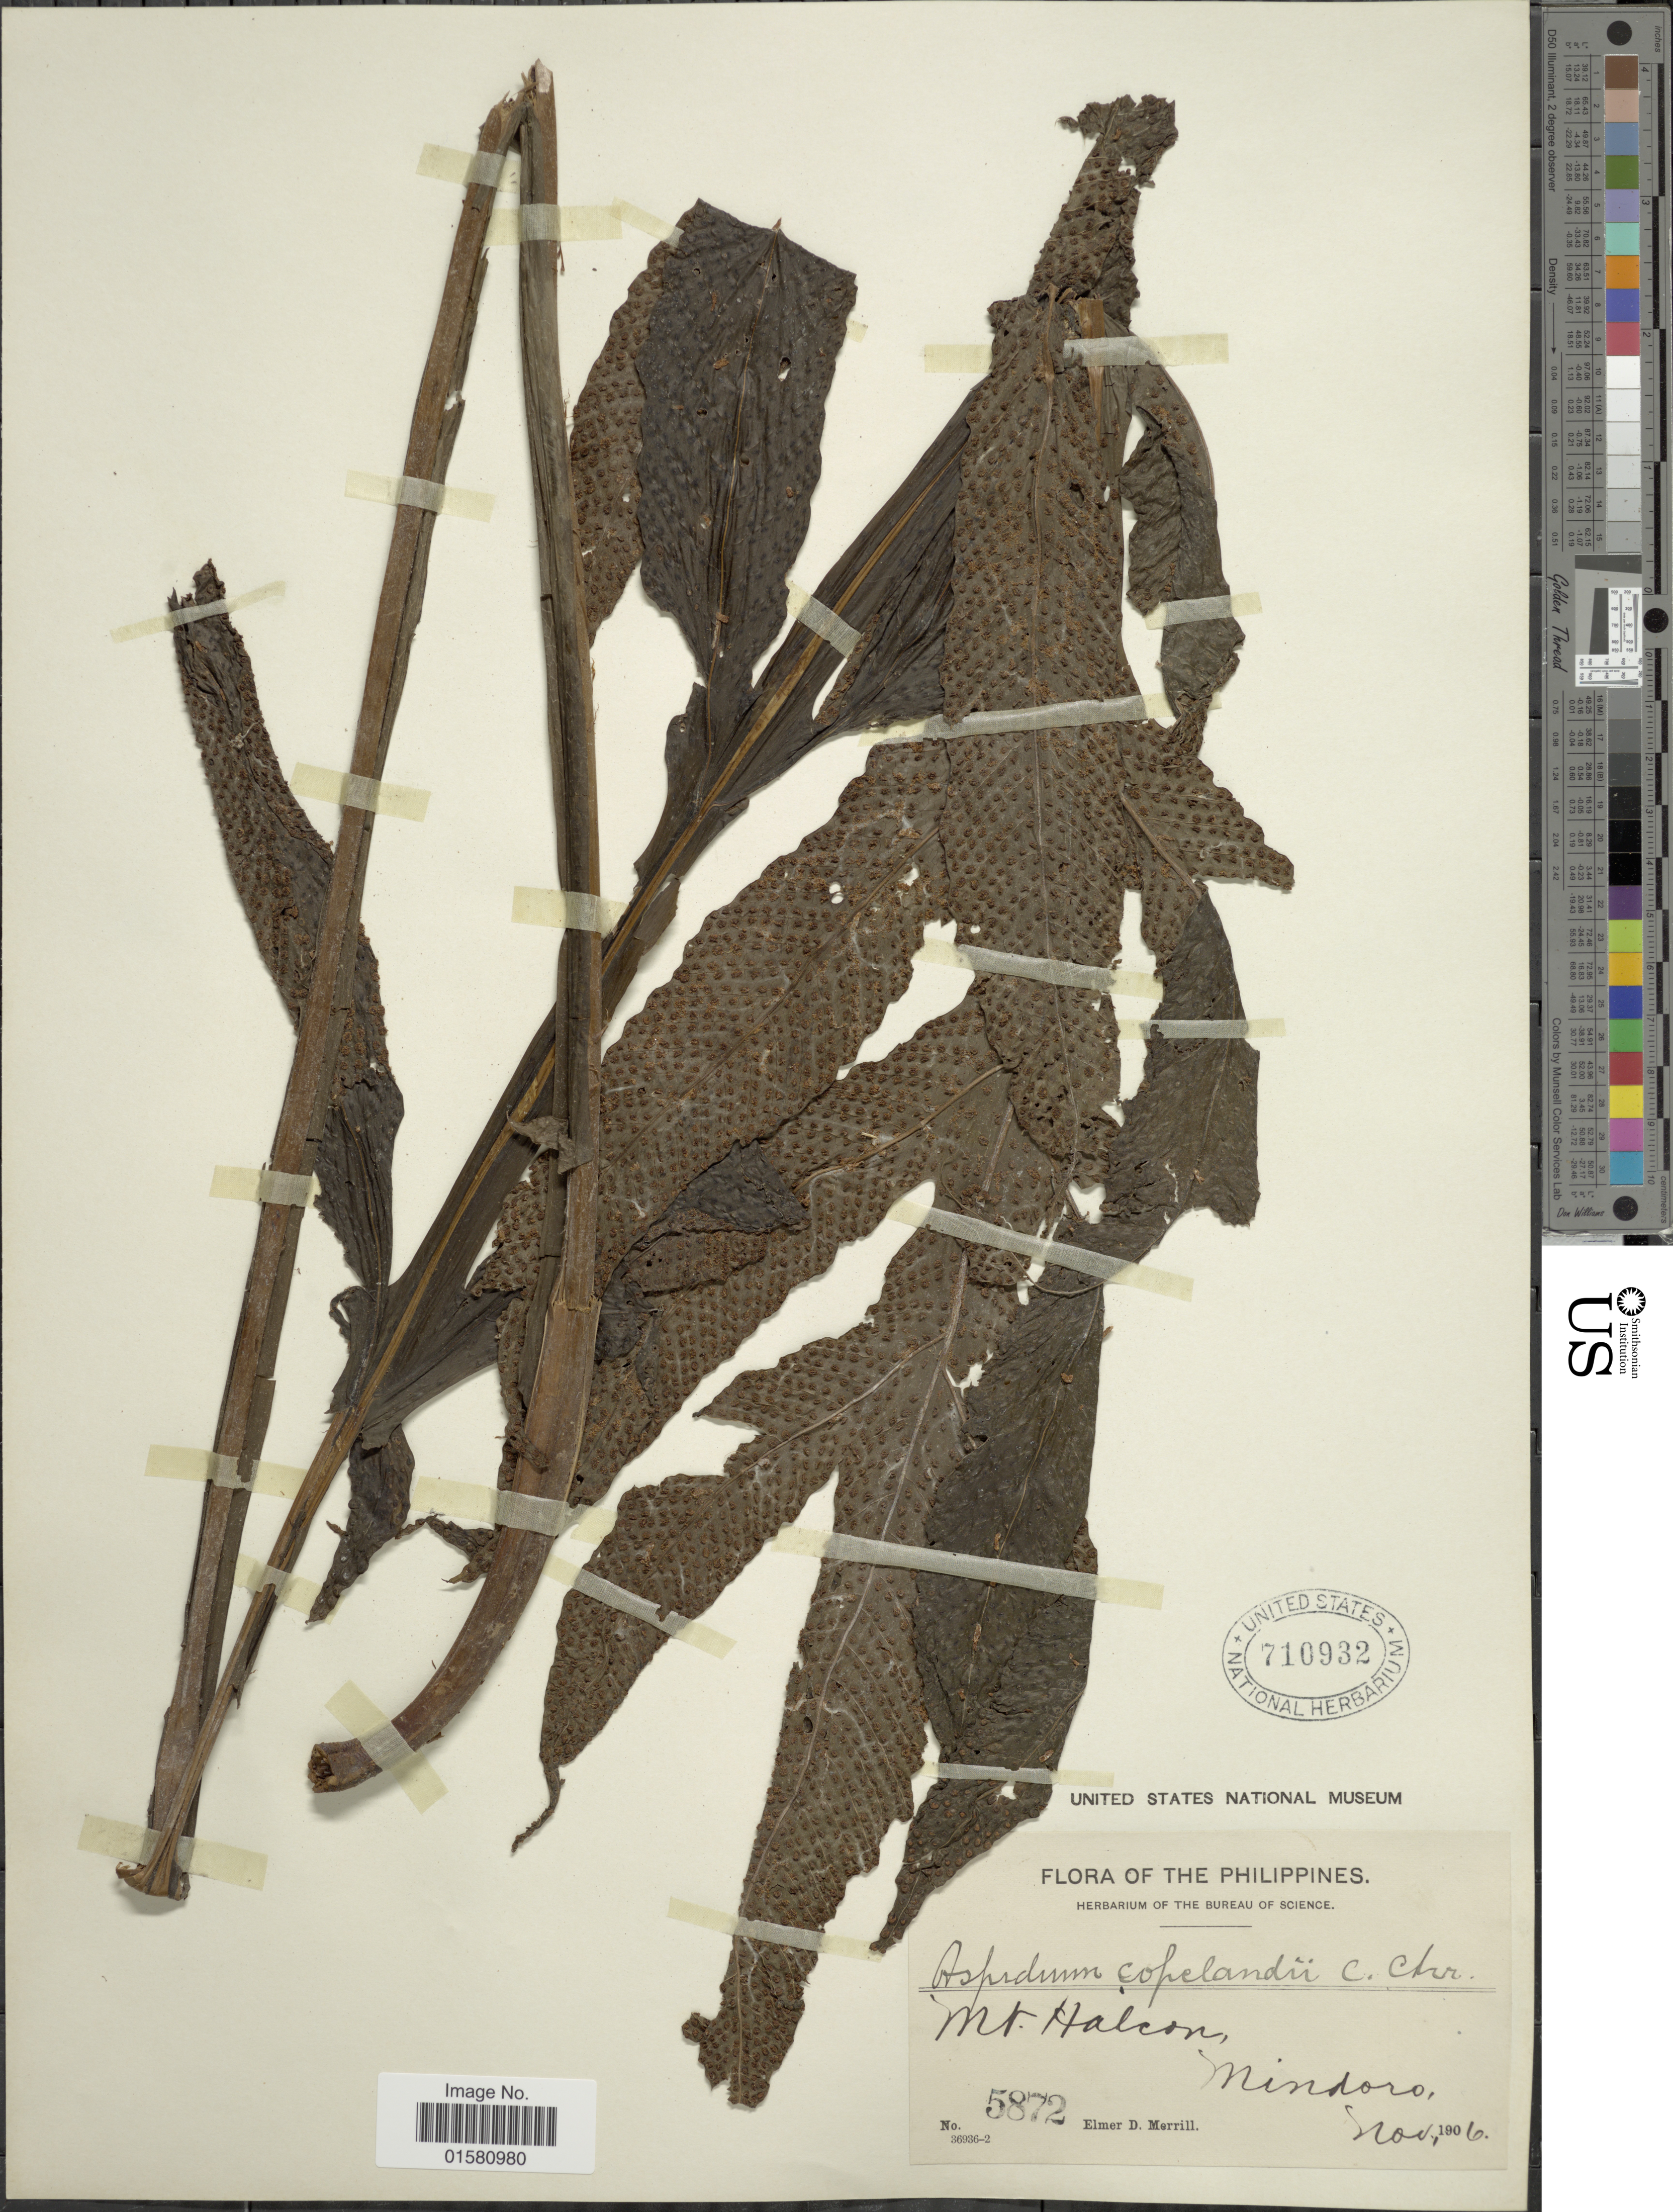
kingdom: Plantae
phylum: Tracheophyta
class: Polypodiopsida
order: Polypodiales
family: Tectariaceae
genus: Tectaria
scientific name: Tectaria decurrens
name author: (Presel.) Copel. in Elmer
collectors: E. D. Merrill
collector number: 5872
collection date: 1906-11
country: Philippines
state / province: Mimaropa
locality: Mt. Halcon, Mindoro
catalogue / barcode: US 710932